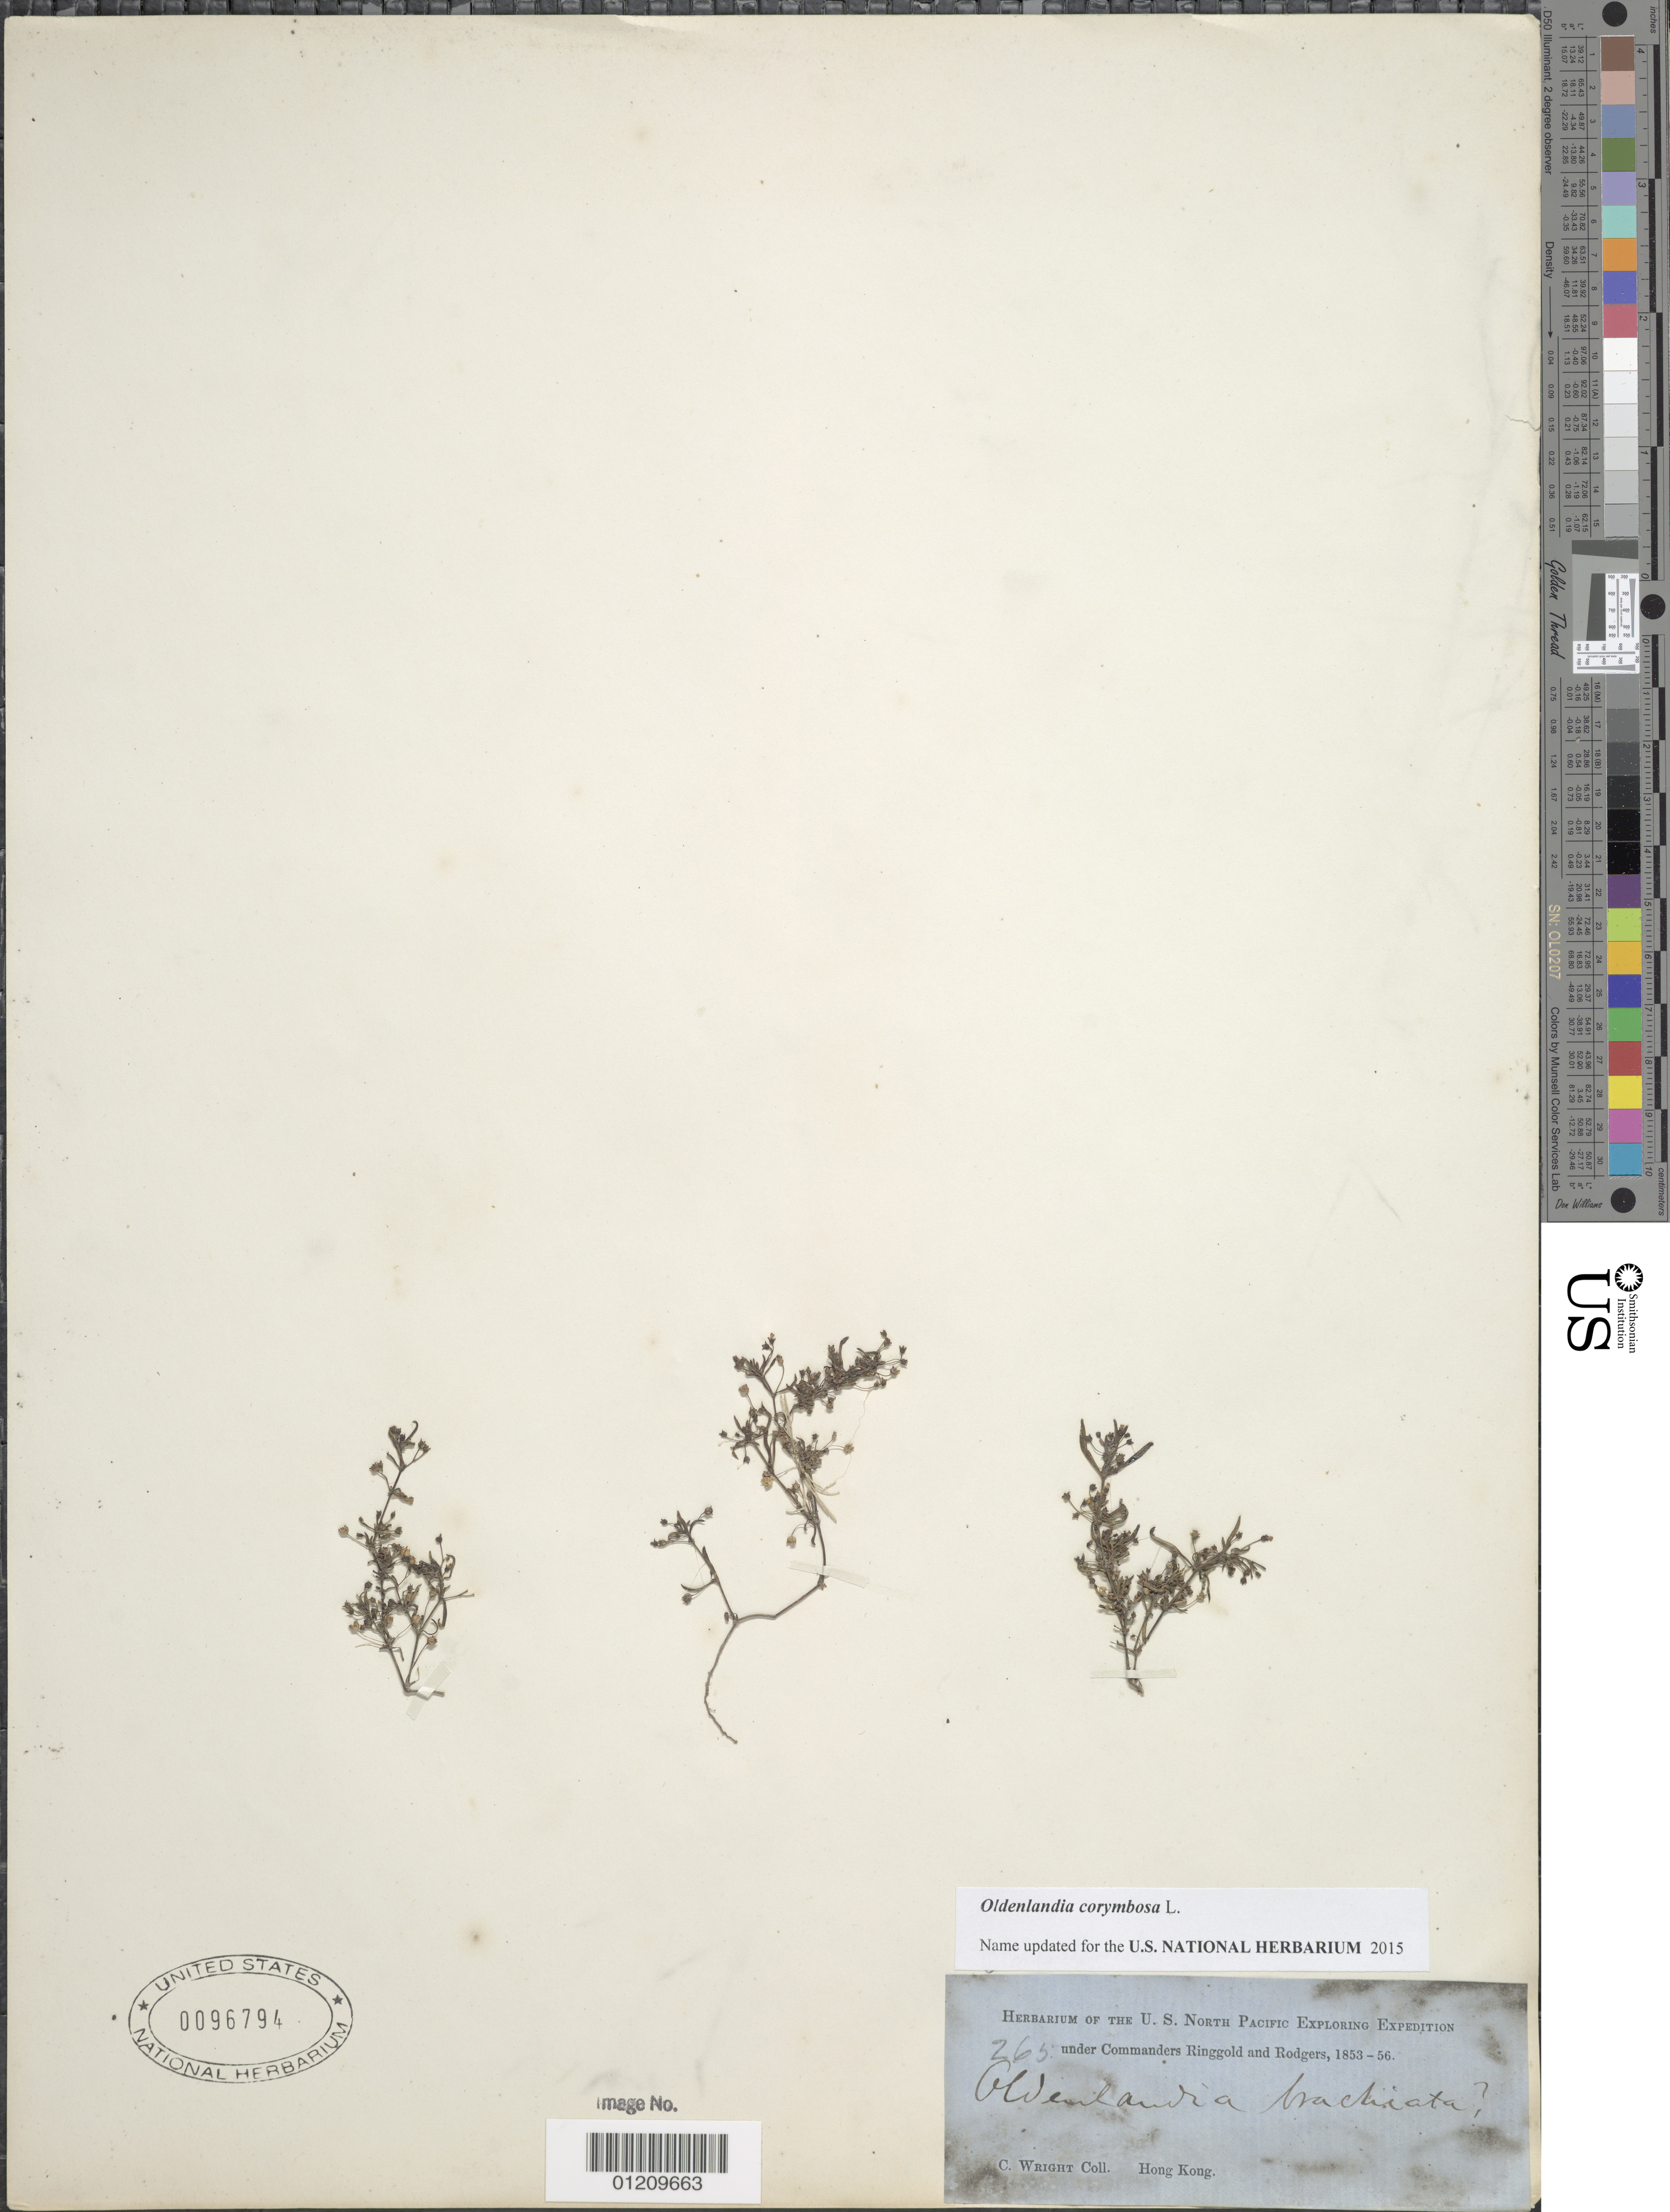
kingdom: Plantae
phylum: Tracheophyta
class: Magnoliopsida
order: Gentianales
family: Rubiaceae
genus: Oldenlandia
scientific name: Oldenlandia corymbosa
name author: L.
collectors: C. Wright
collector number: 265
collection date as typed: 1853 to -- --- 1856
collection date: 1853/1856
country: Japan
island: Ryukyu Islands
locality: Loo Choo Islands.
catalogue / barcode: US 96794